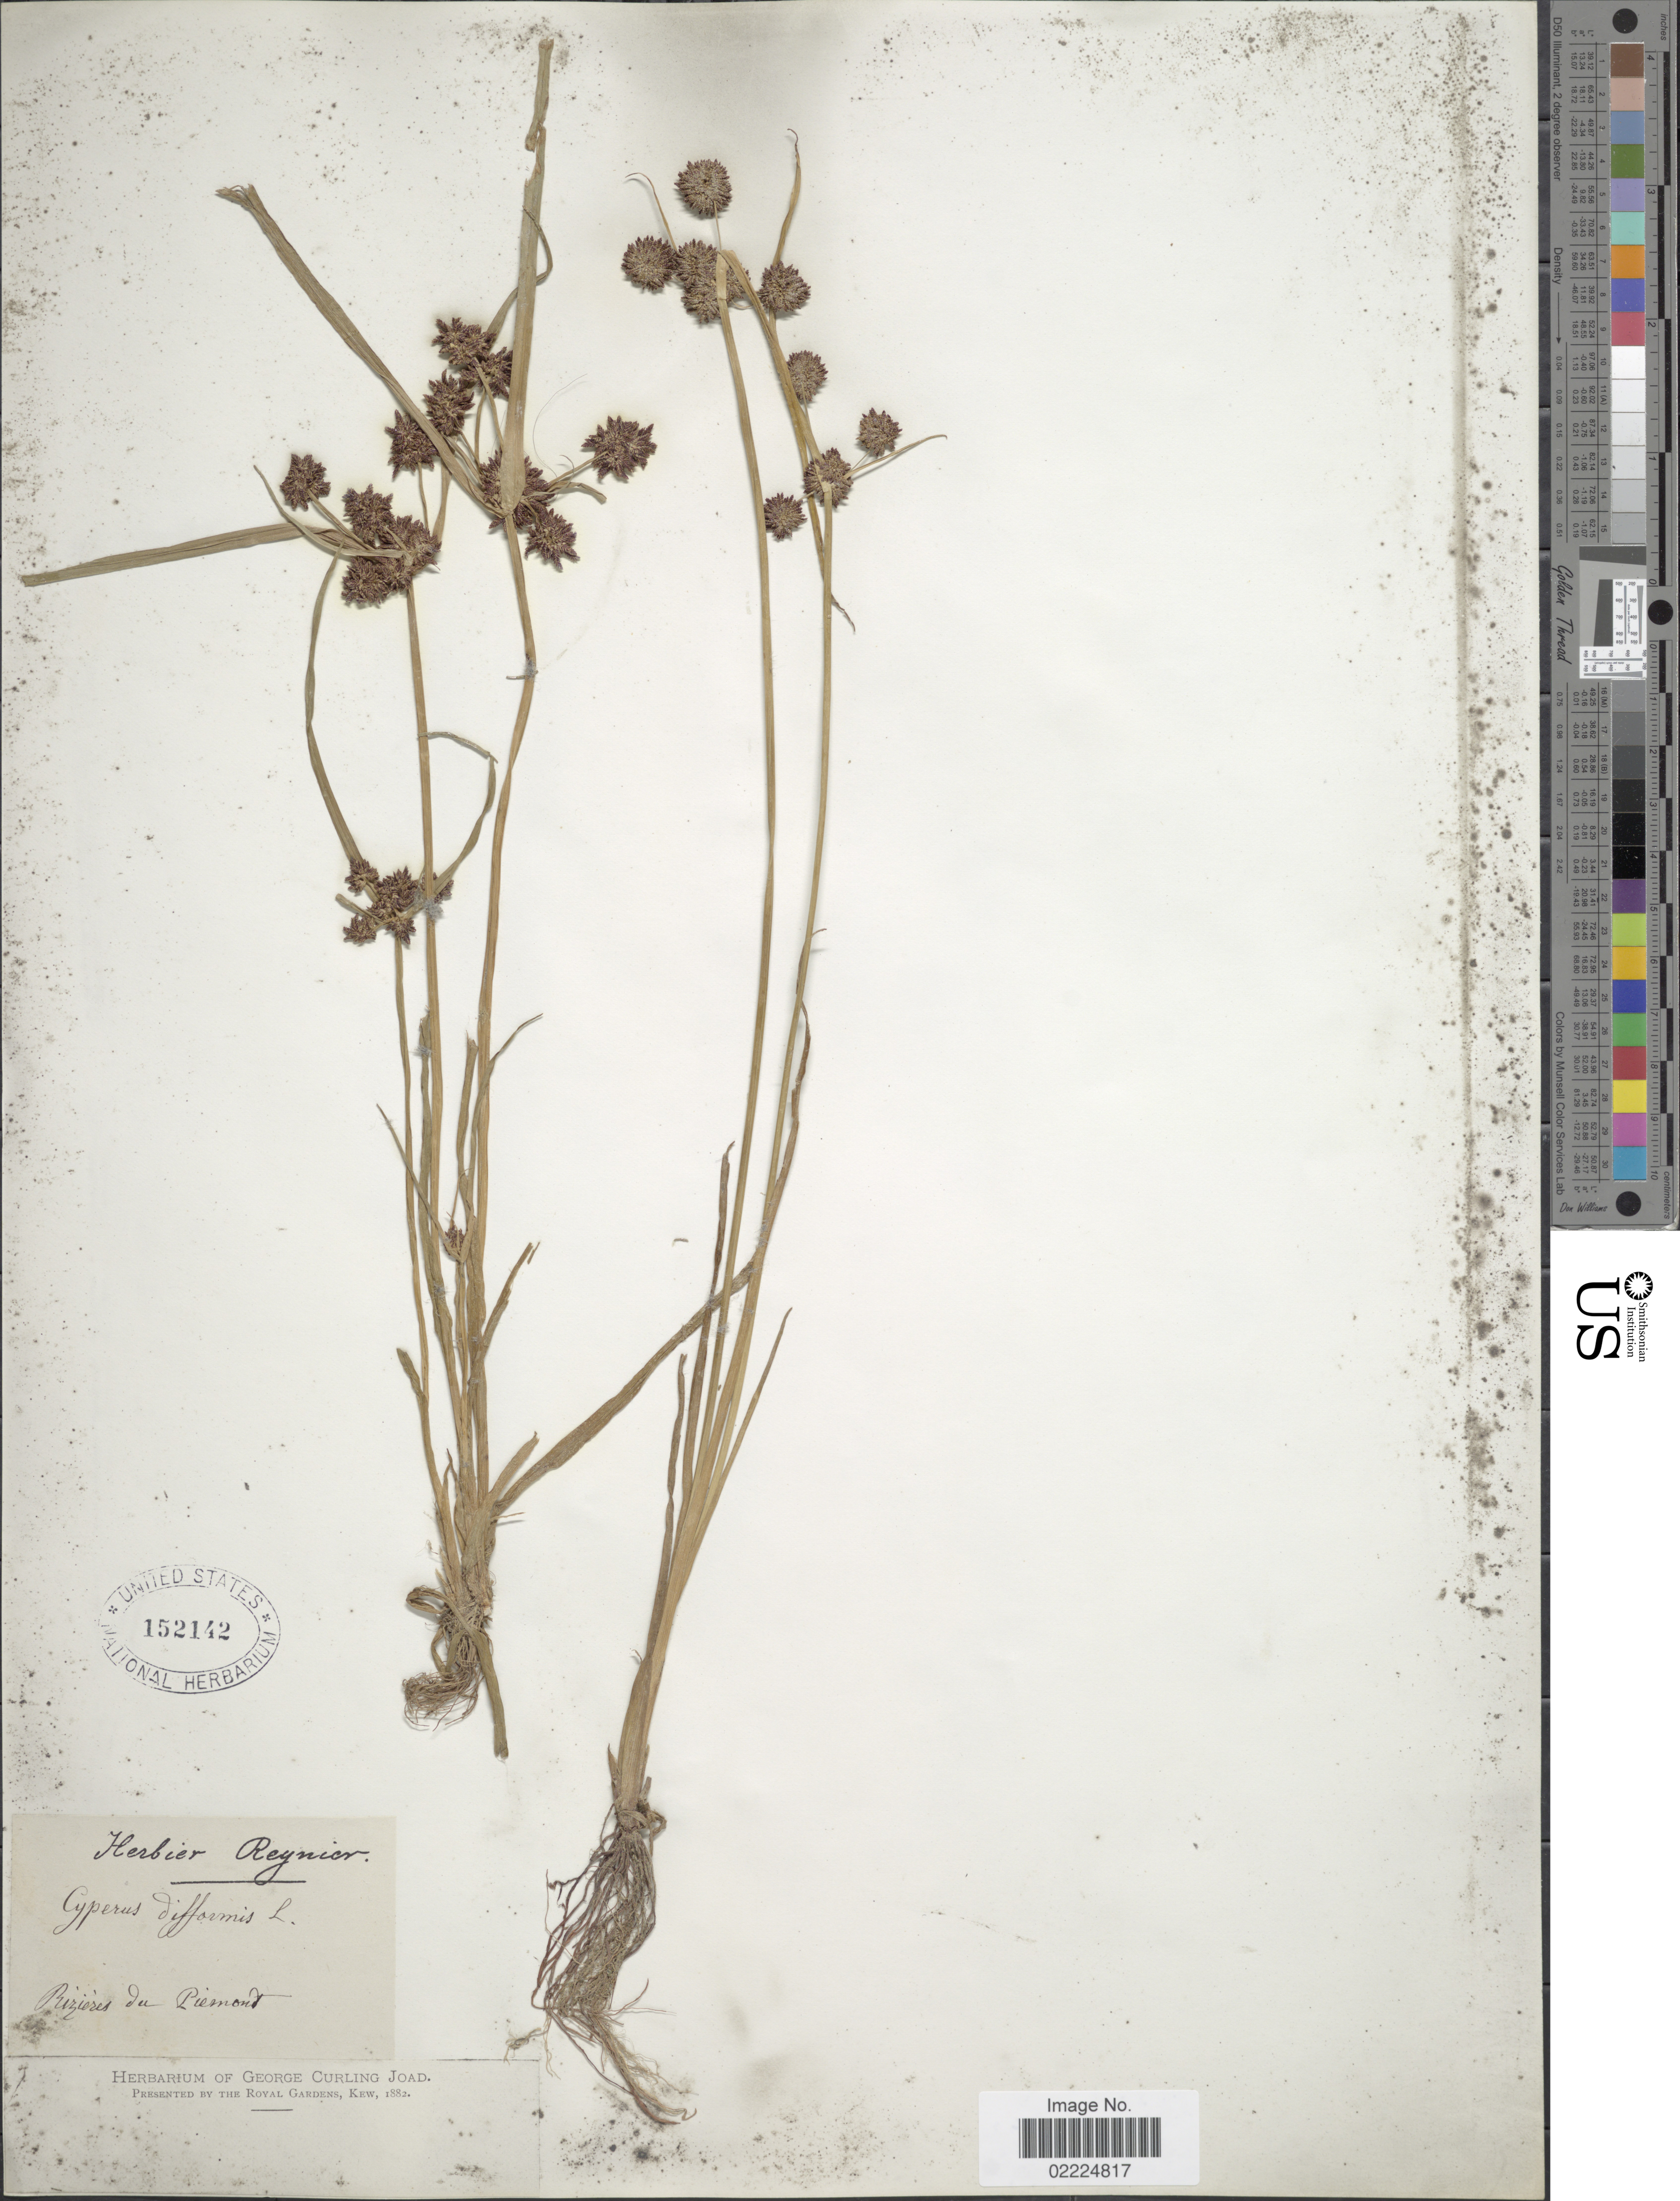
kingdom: Plantae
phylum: Tracheophyta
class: Liliopsida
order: Poales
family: Cyperaceae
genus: Cyperus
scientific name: Cyperus difformis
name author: L.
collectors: Ex Herb. Reynier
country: Italy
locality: Rizieres du Piemont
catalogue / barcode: US 152142